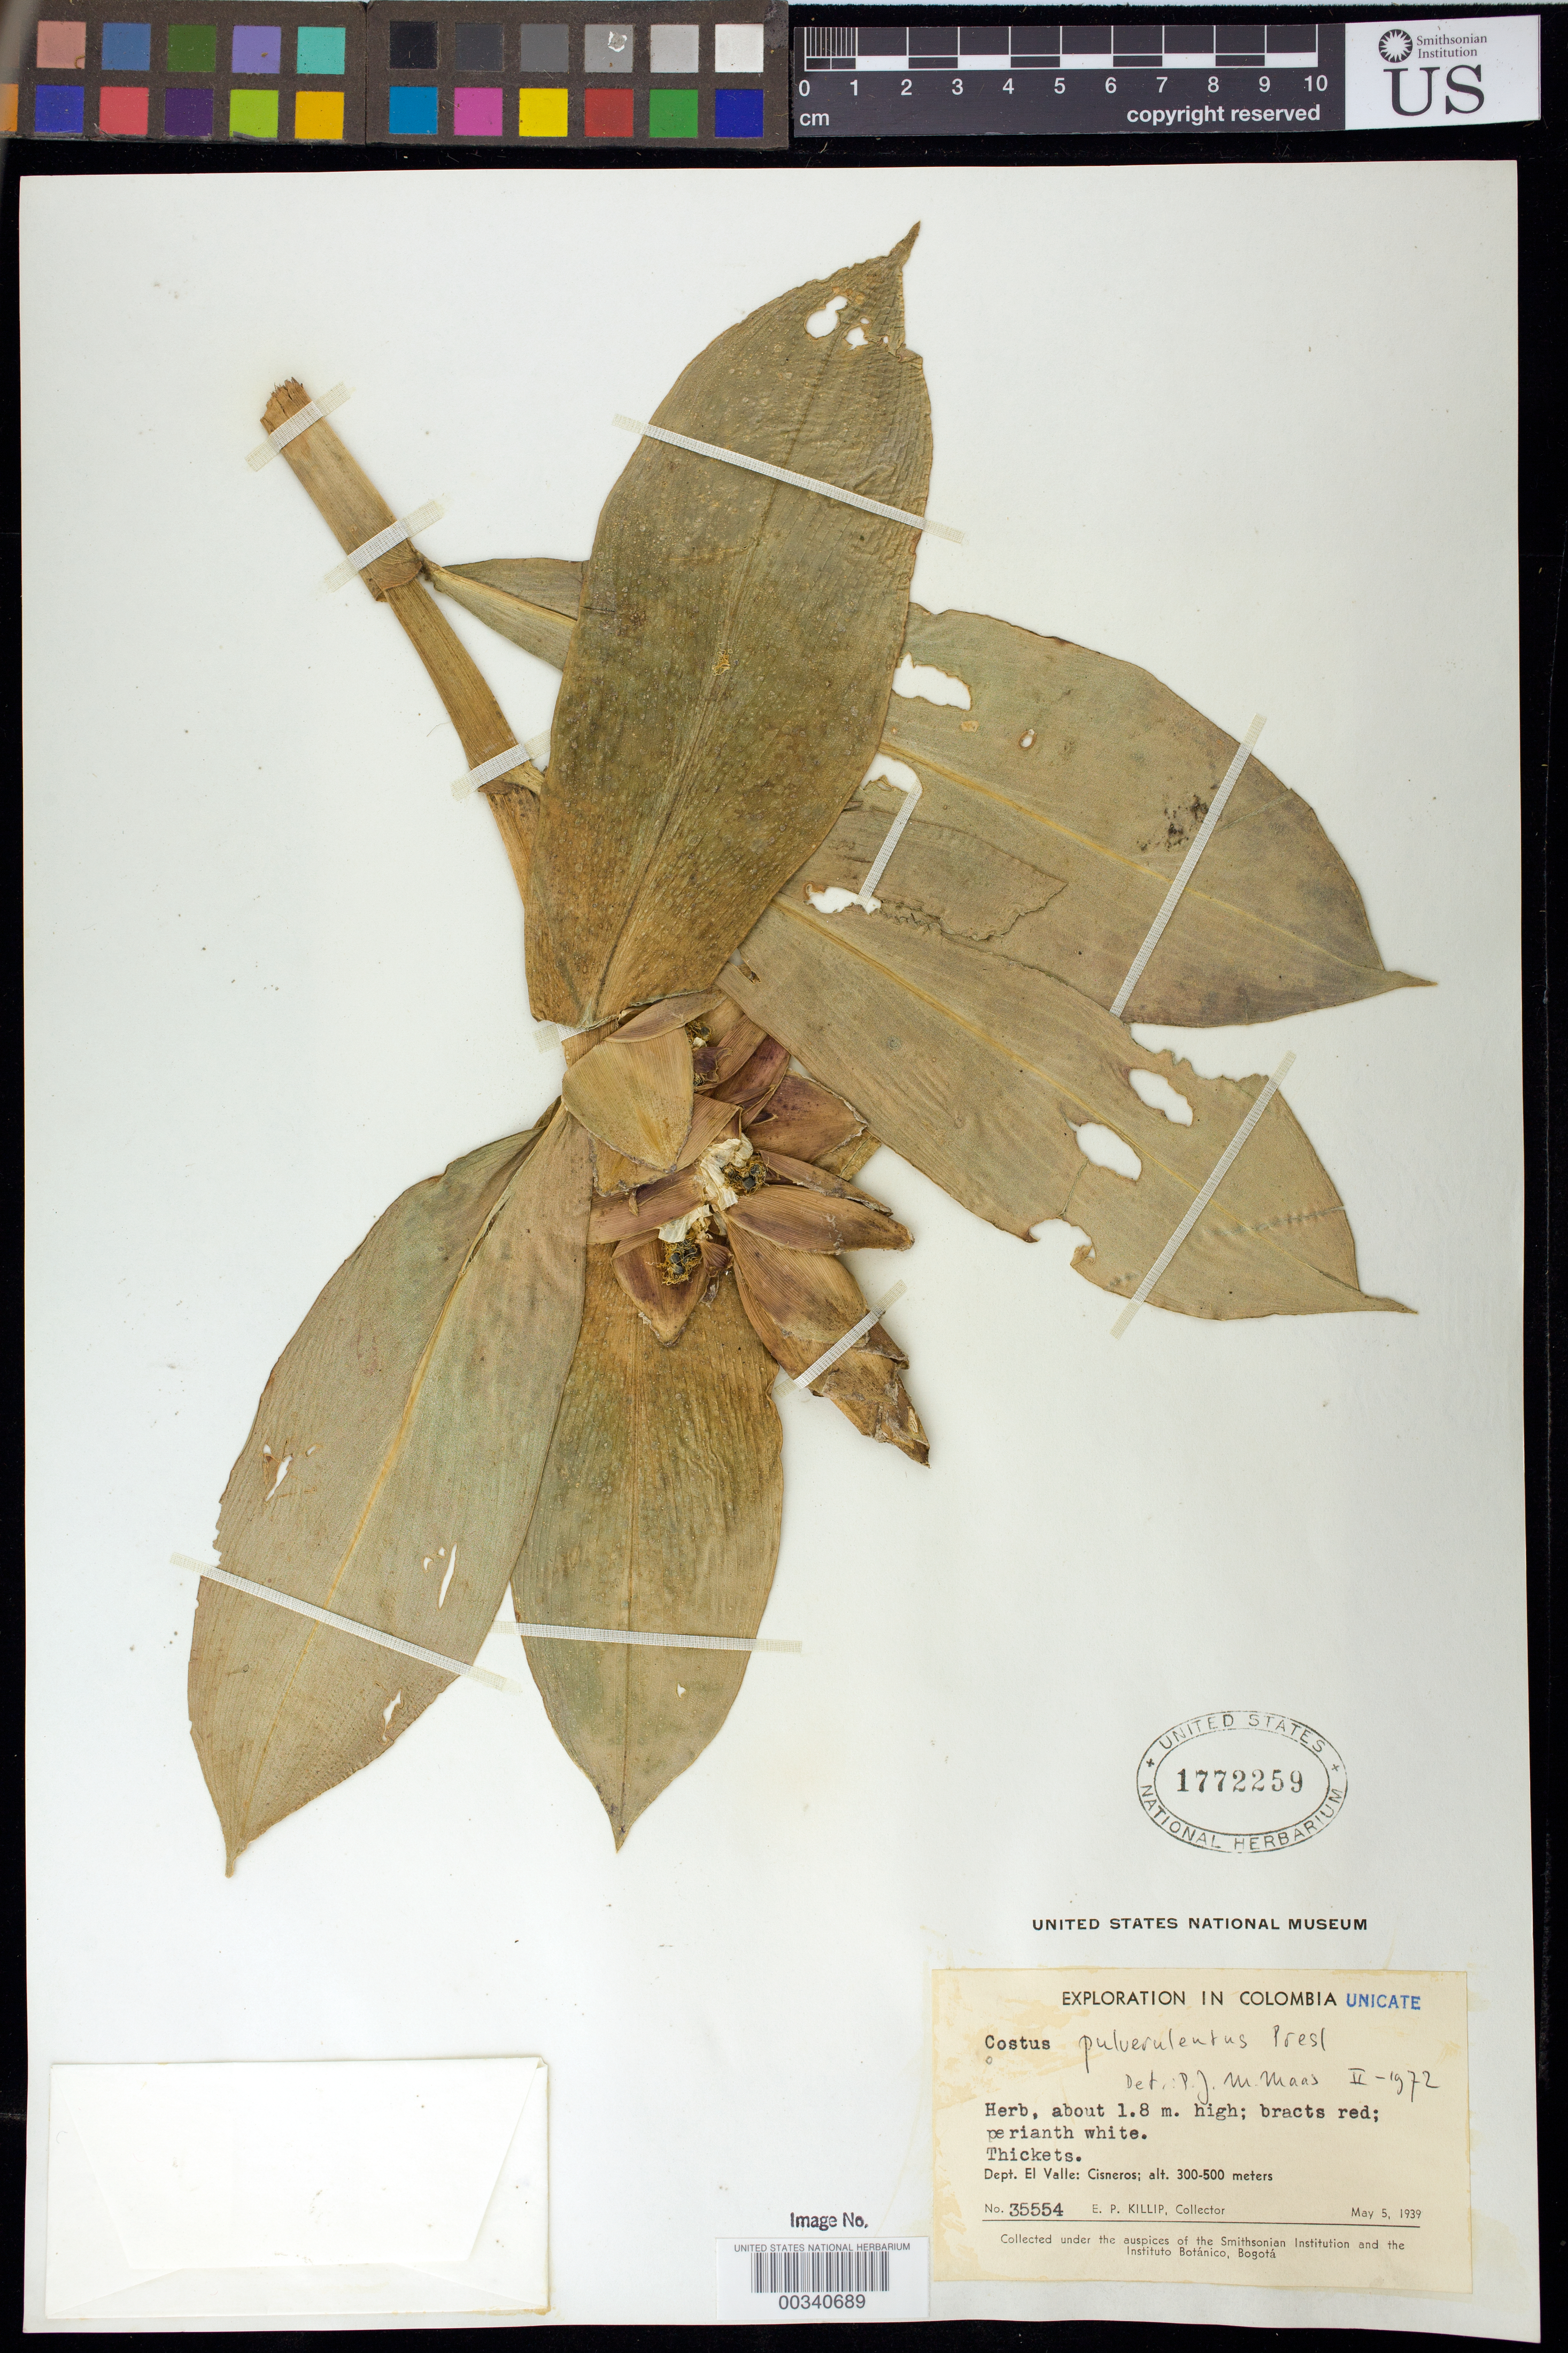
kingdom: Plantae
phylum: Tracheophyta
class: Liliopsida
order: Zingiberales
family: Costaceae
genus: Costus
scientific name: Costus pulverulentus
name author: C. Presl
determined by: Maas, Paul J. M.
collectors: E. P. Killip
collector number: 35554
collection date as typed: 05 May 1939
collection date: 1939-05-05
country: Colombia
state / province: Valle del Cauca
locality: Dept. El Valle: Cisneros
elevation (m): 300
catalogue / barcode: US 1772259